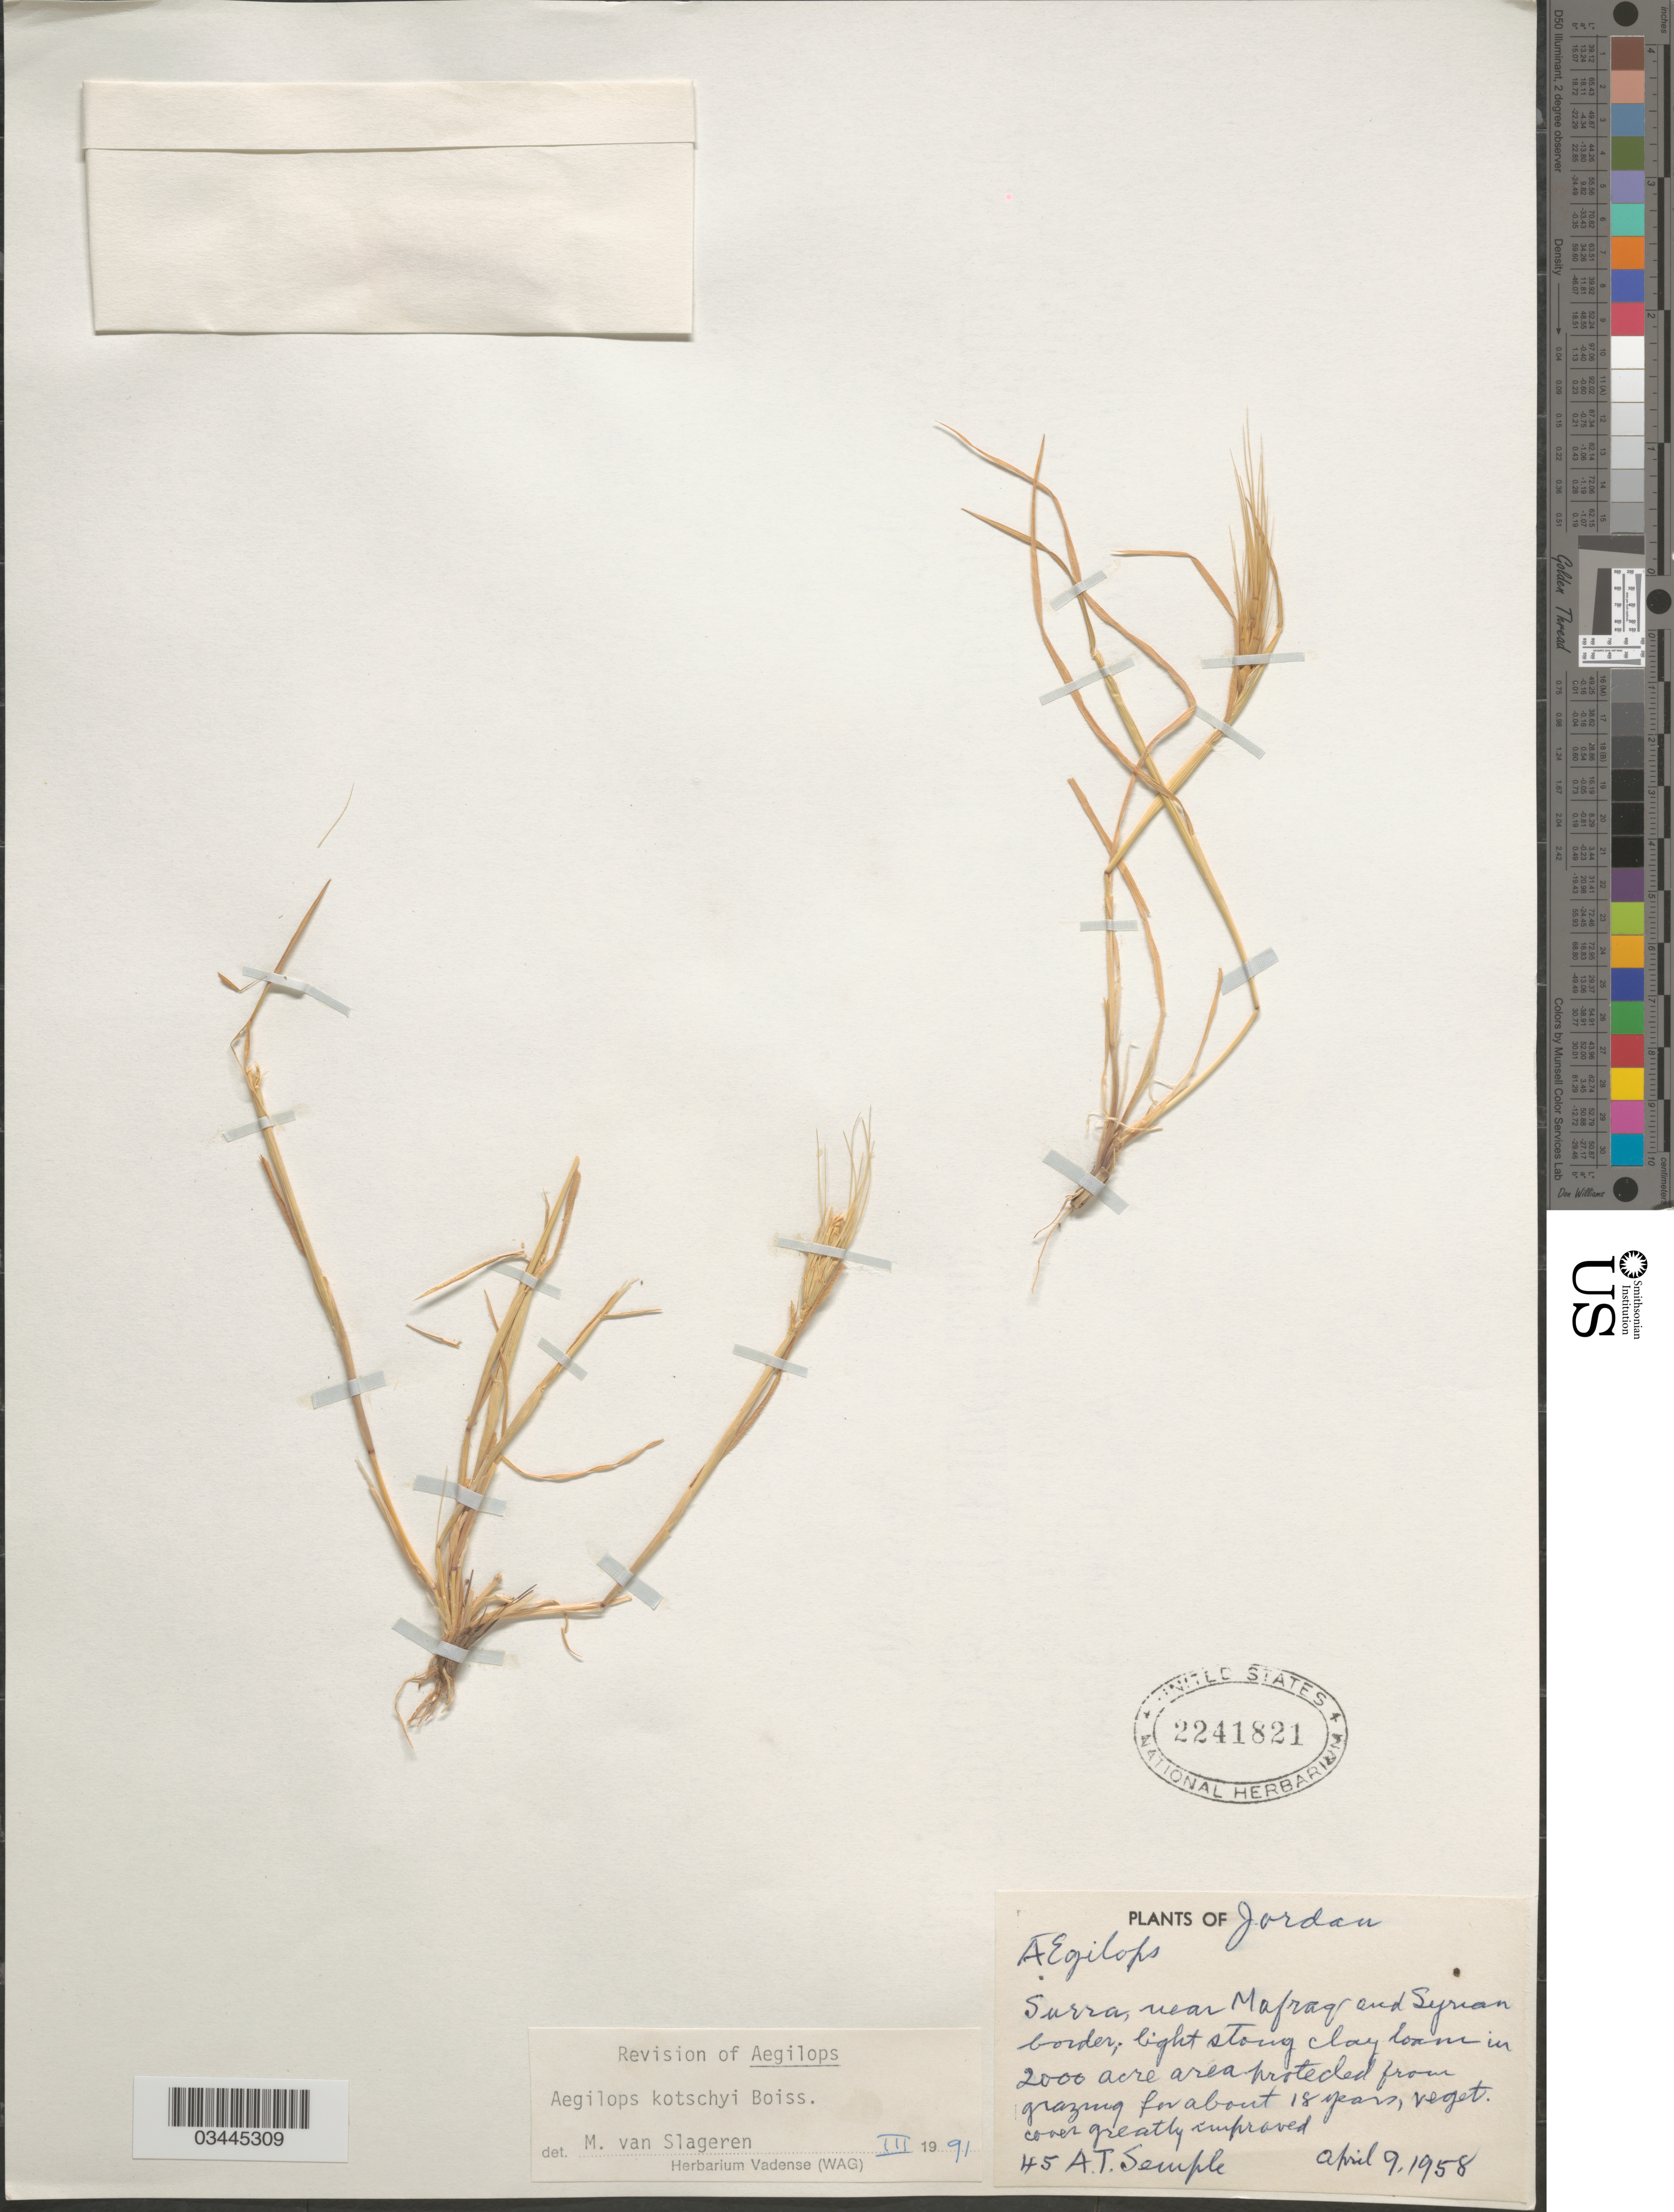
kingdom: Plantae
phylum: Tracheophyta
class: Liliopsida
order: Poales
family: Poaceae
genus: Aegilops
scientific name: Aegilops kotschyi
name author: Boiss.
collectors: A. Semple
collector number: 45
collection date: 1958-04-09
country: Jordan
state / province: Al Mafraq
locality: Surra, near Mafraq and Syrian border.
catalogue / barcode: US 2241821